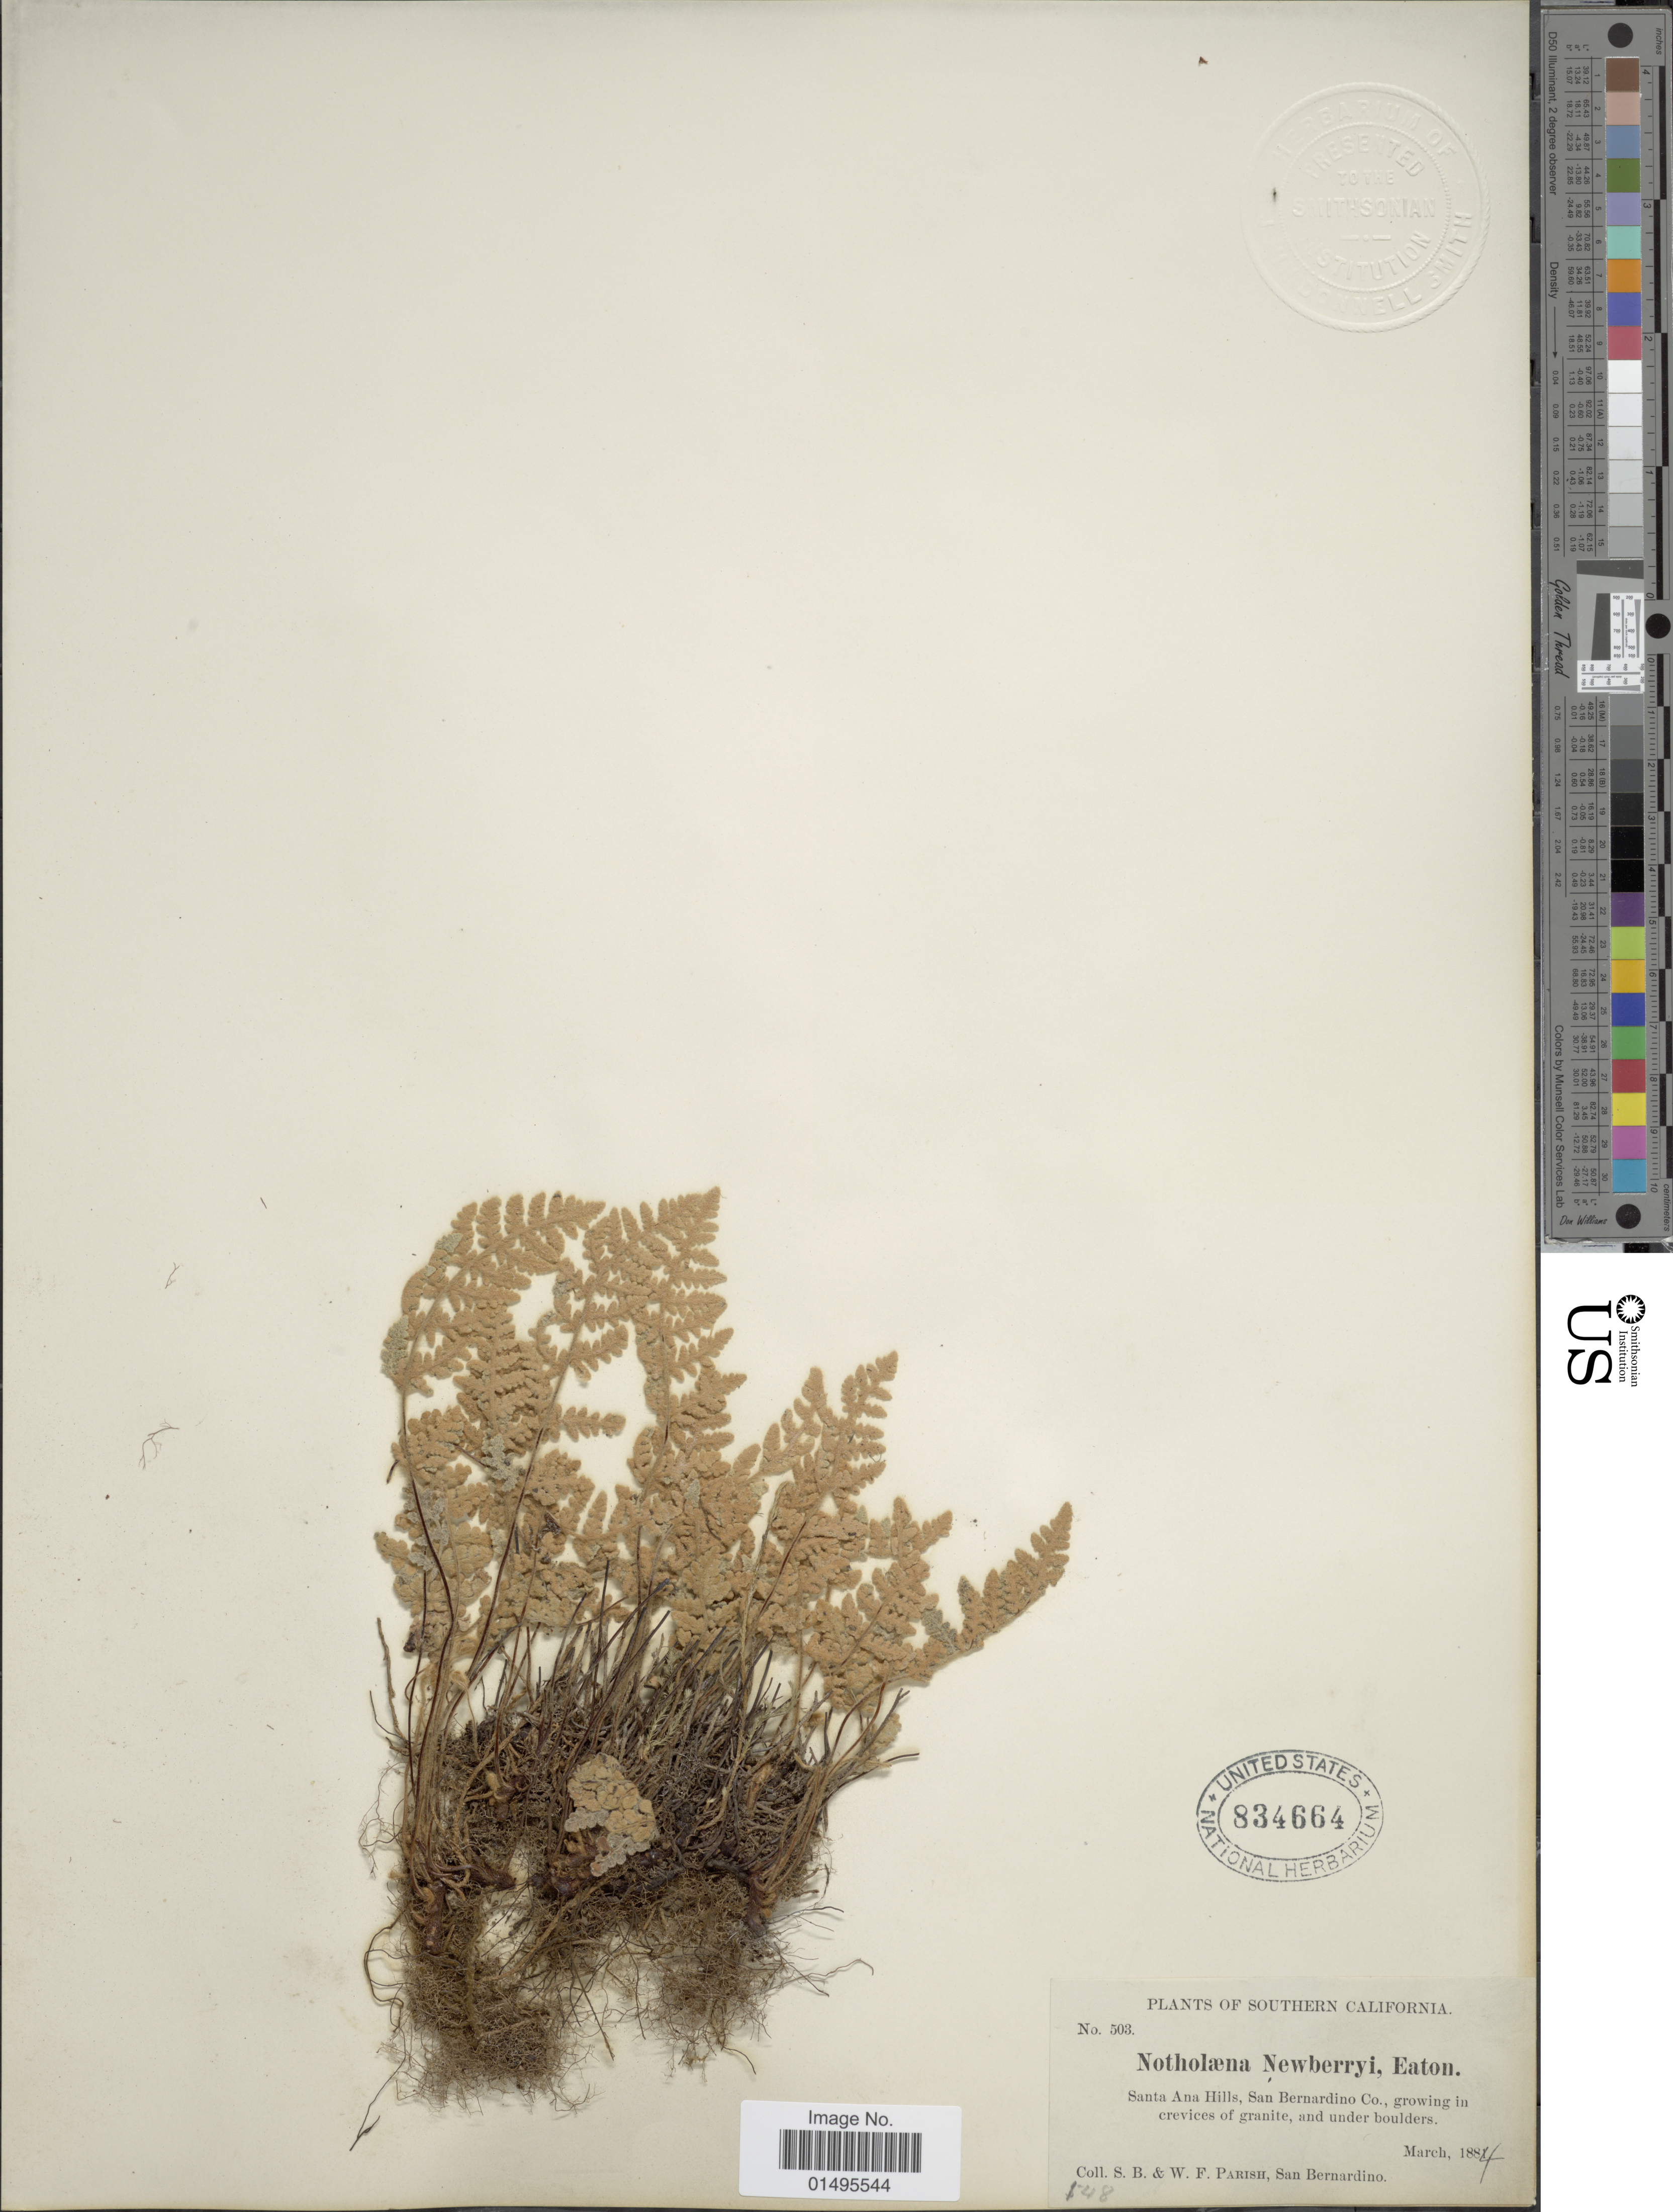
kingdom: Plantae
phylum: Tracheophyta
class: Polypodiopsida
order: Polypodiales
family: Pteridaceae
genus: Notholaena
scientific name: Notholaena newberryi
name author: D.C. Eaton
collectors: S. B. Parish & W. F. Parish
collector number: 503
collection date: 1884-03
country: United States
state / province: California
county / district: San Bernardino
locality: Southern California, Santa Ana Hills, San Bernardino Co.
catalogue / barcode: US 834664